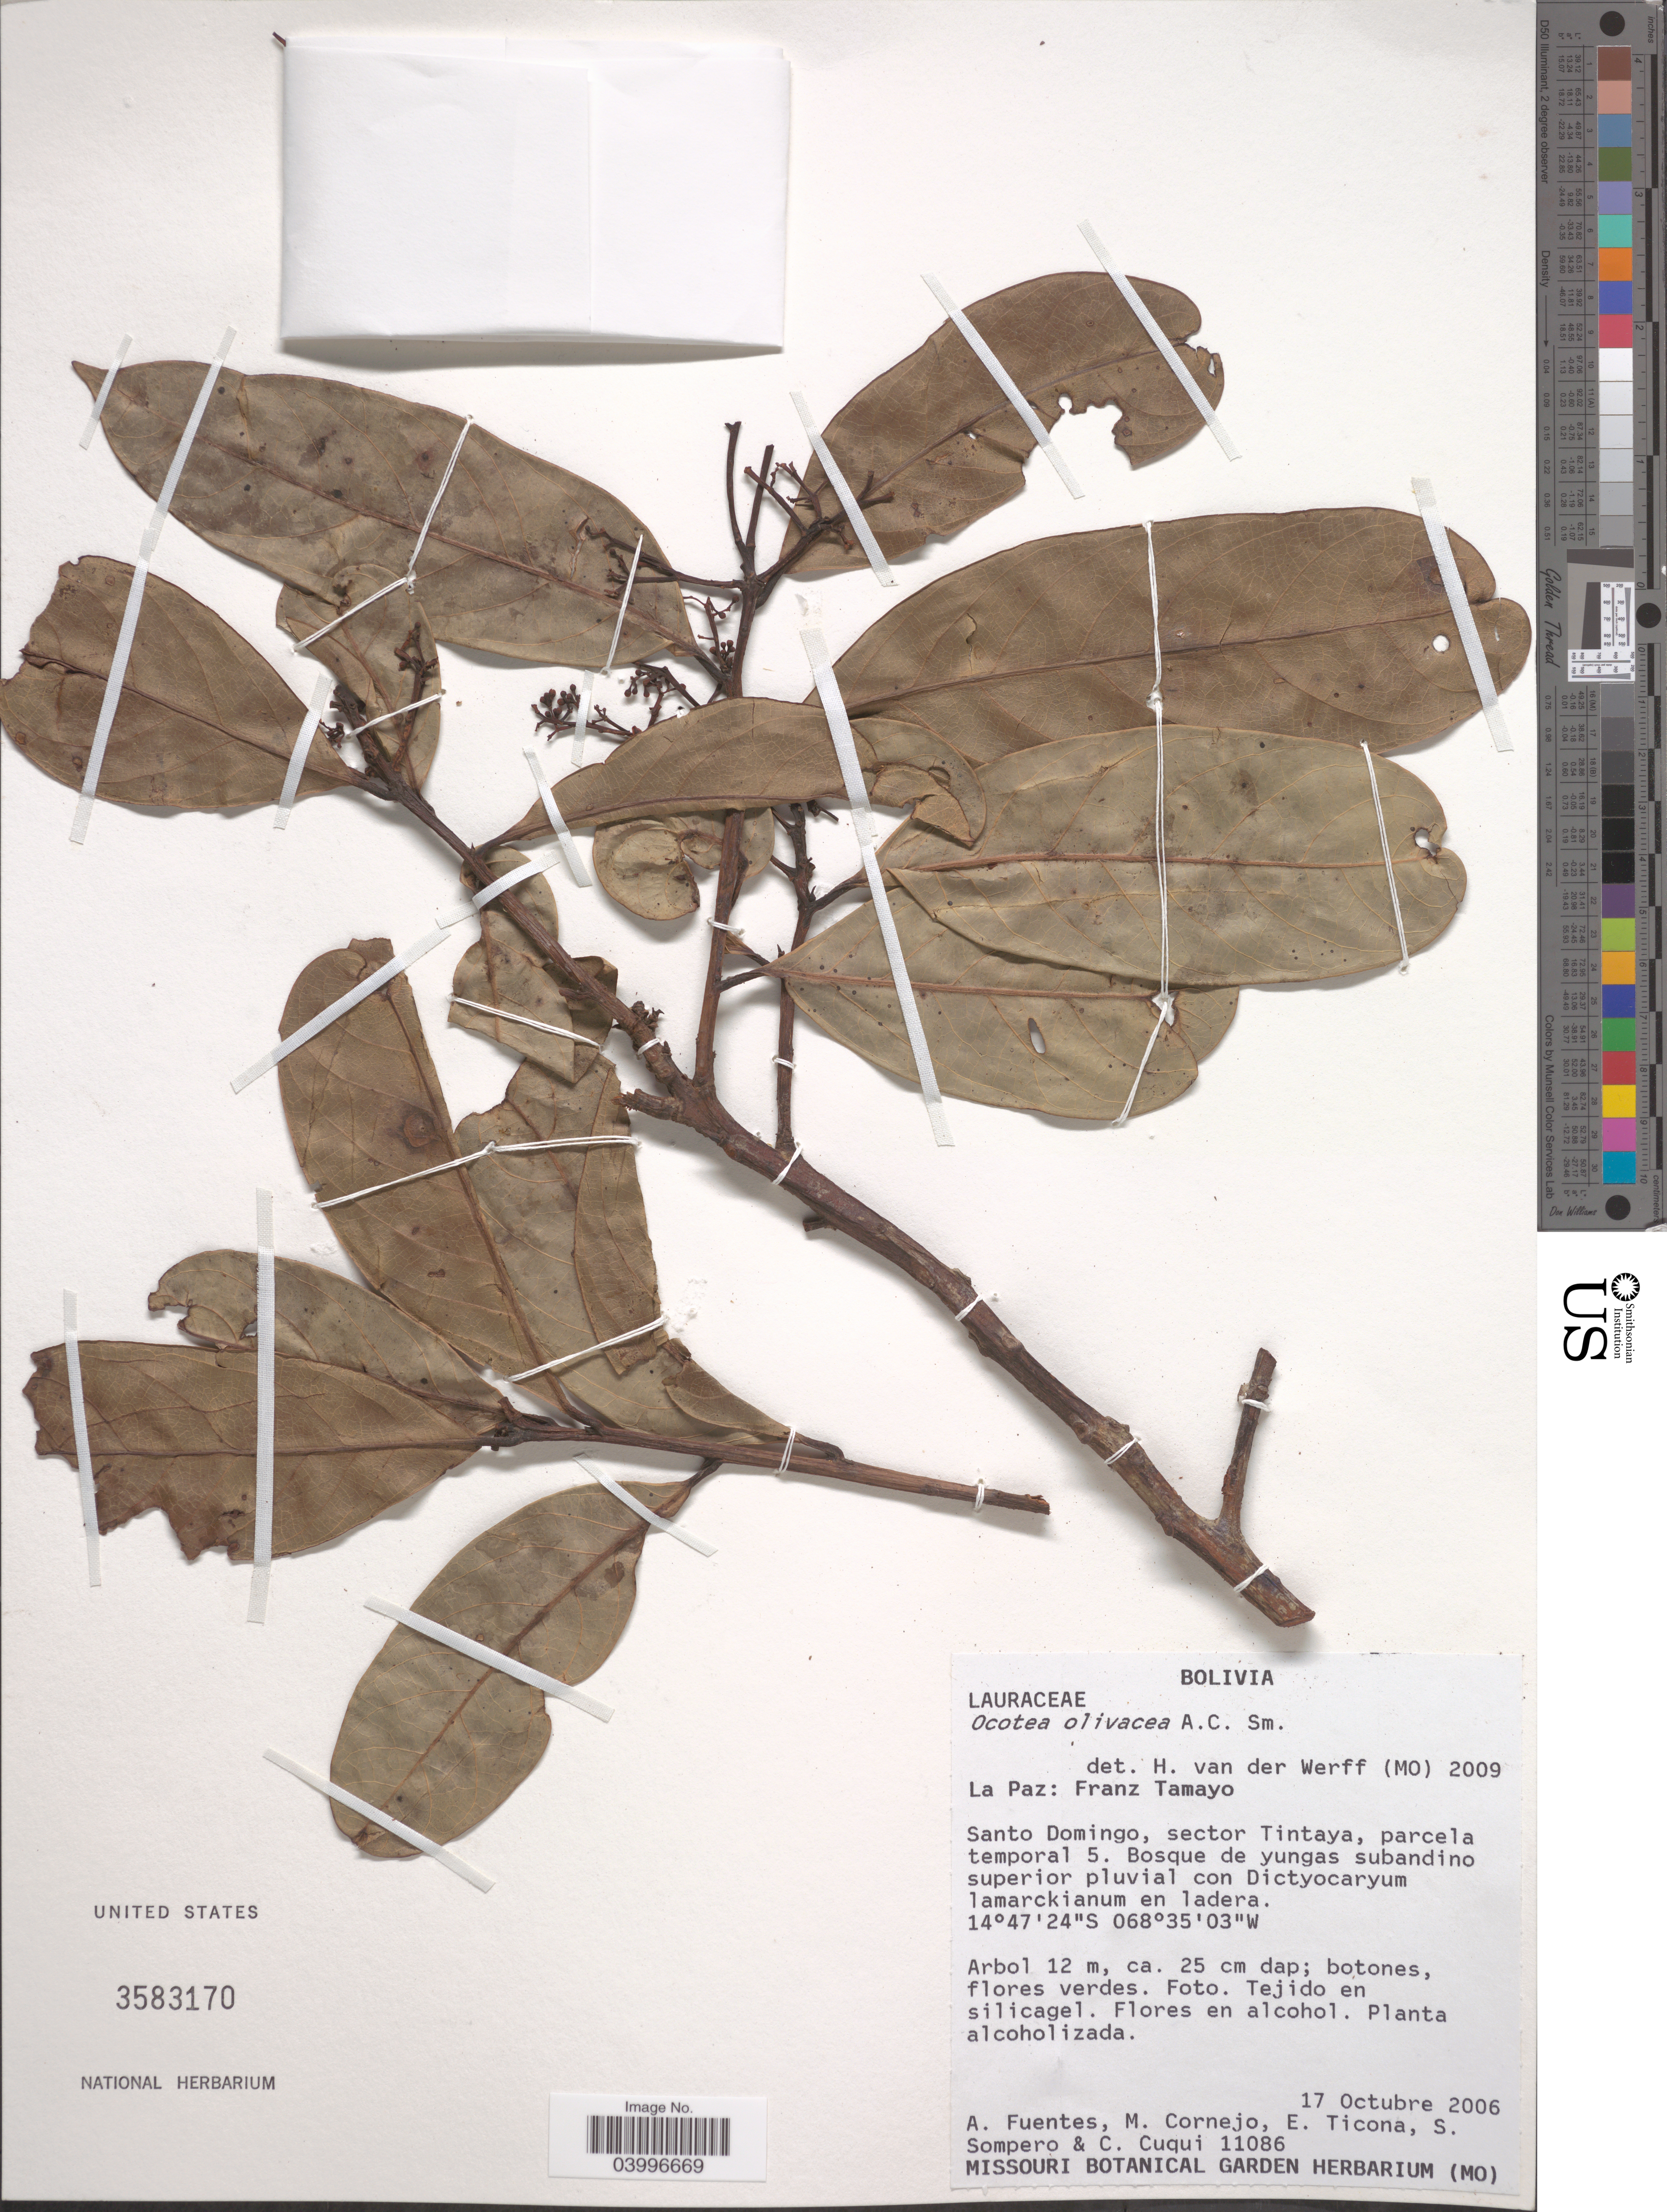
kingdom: Plantae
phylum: Tracheophyta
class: Magnoliopsida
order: Laurales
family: Lauraceae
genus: Ocotea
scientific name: Ocotea olivacea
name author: A.C. Sm.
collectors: A. Fuentes, M. Cornejo, E. Ticona, S. Sompero & C. Cuqui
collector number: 11086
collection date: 2006-10-17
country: Bolivia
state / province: La Paz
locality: Franz Tamayo. Santo Domingo, sector Tintaya, parcela temporal 5.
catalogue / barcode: US 3583170